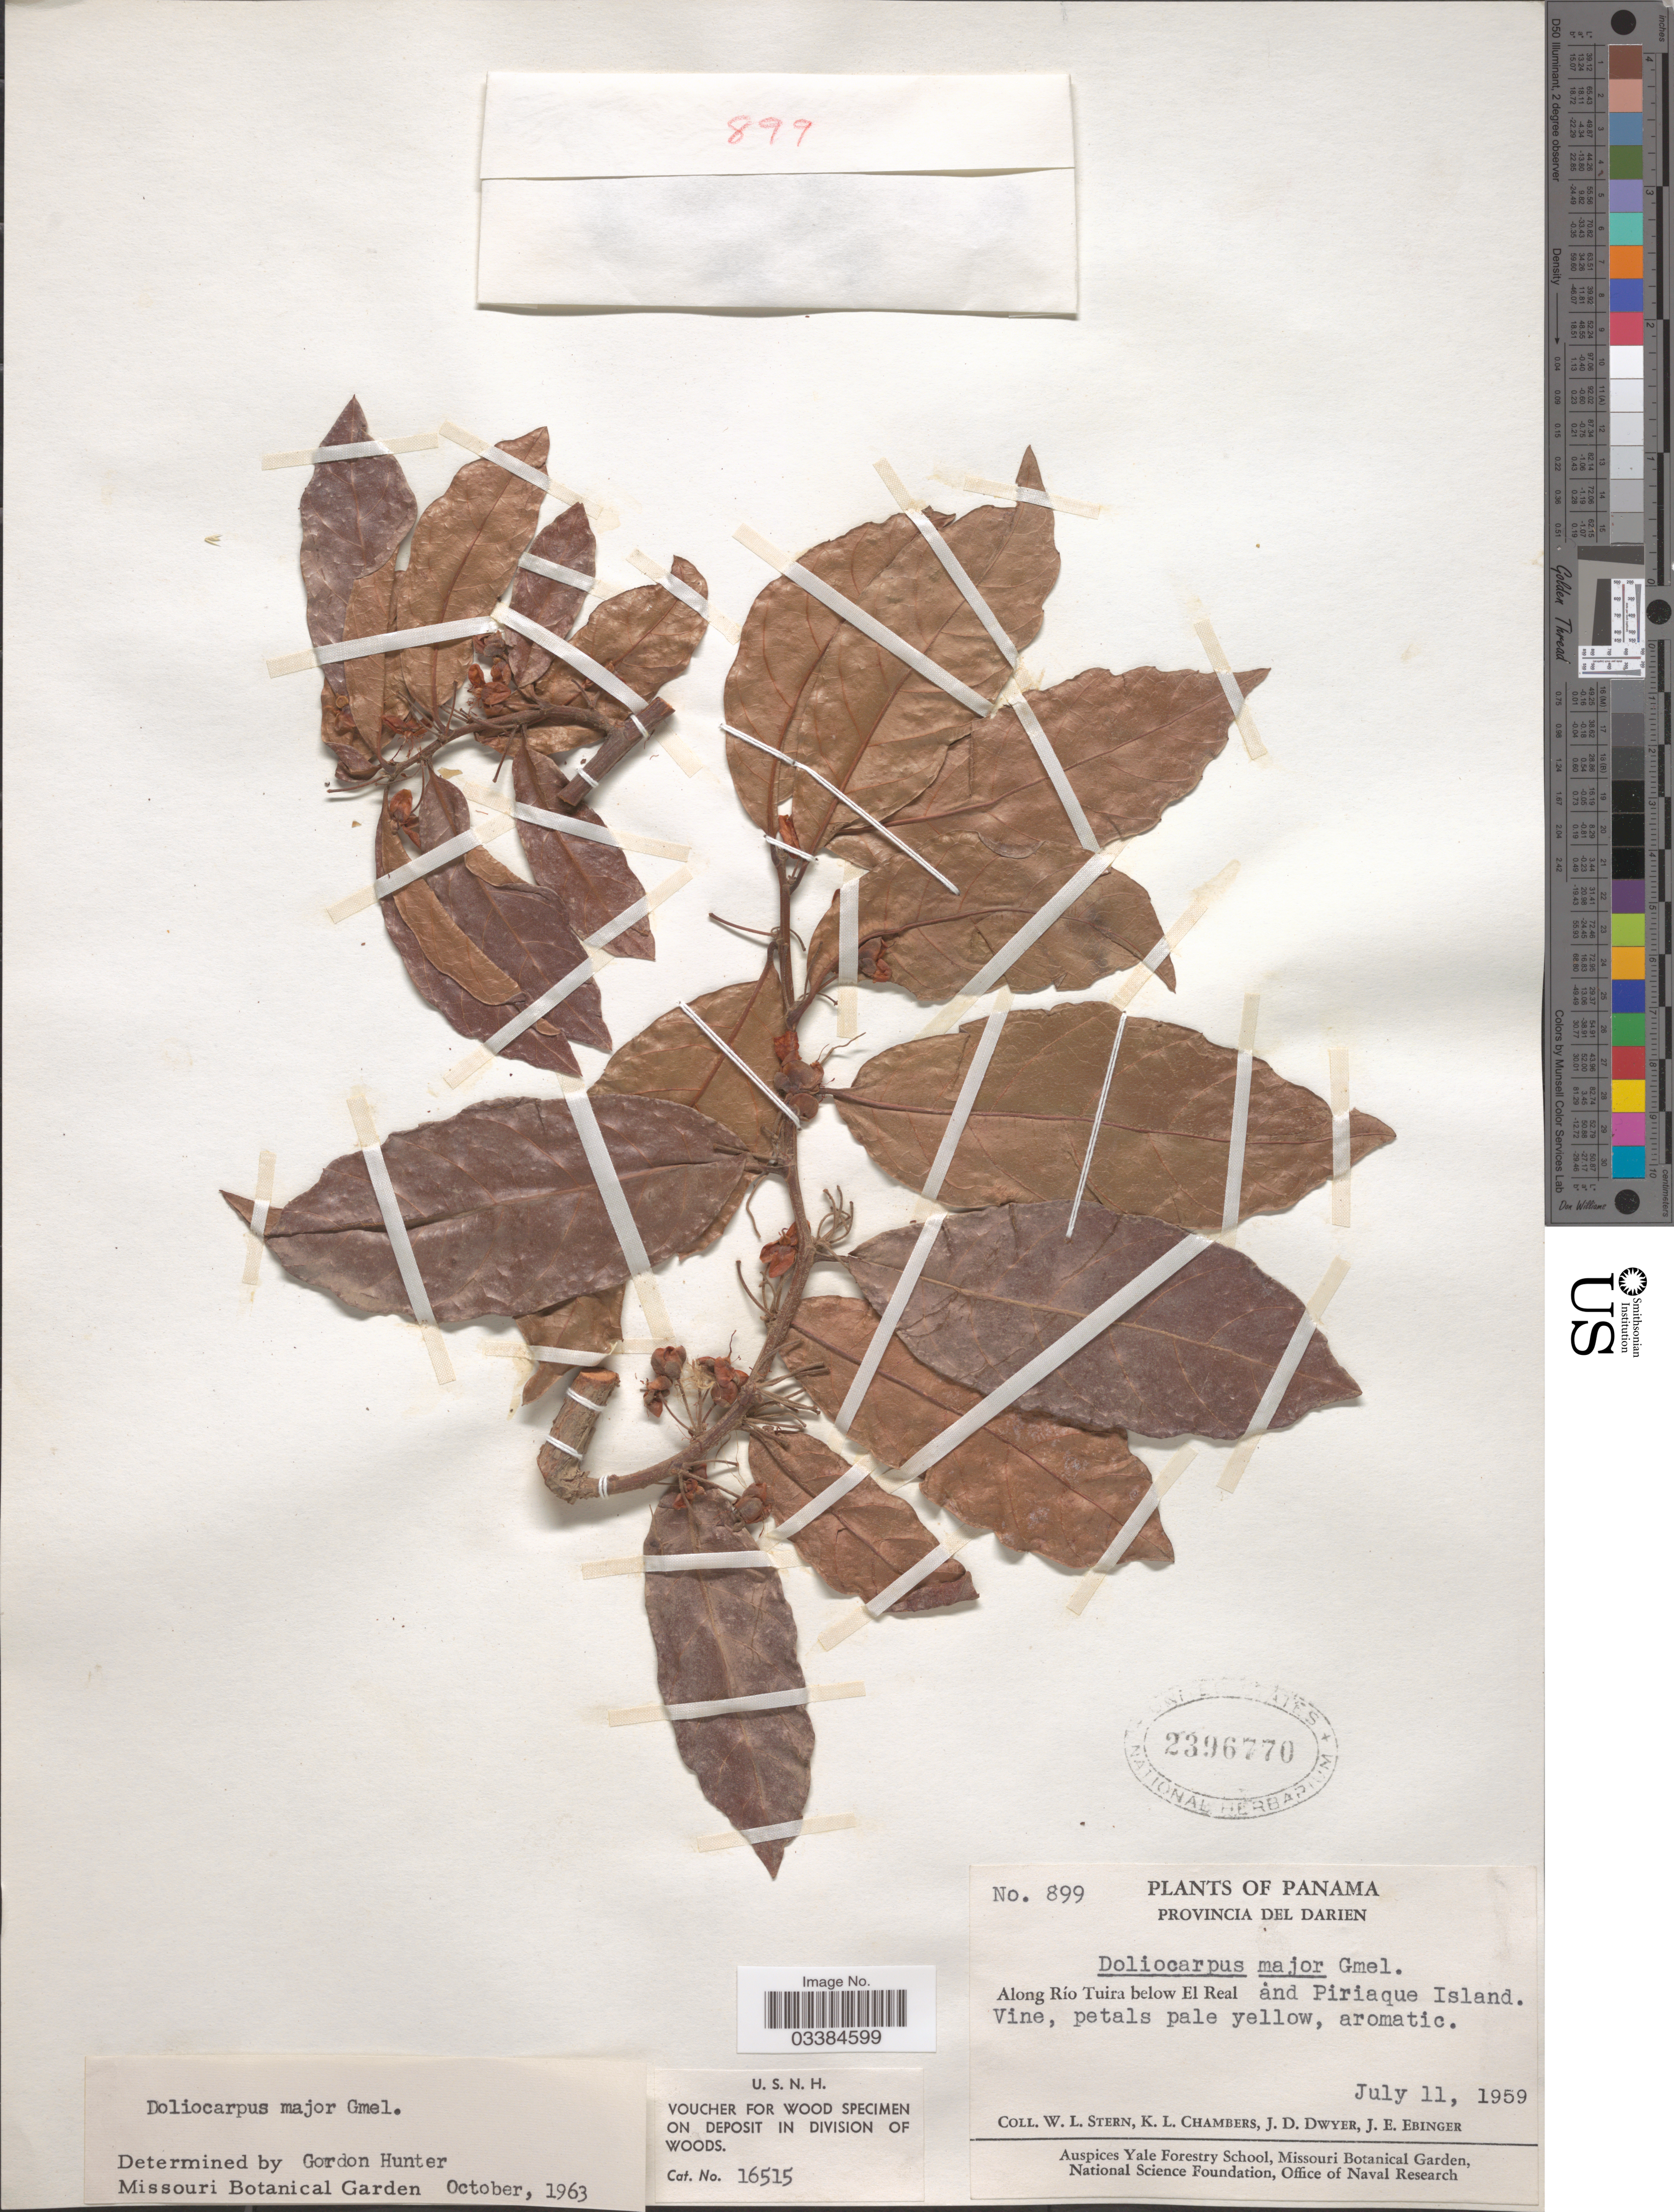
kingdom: Plantae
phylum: Tracheophyta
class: Magnoliopsida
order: Dilleniales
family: Dilleniaceae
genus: Doliocarpus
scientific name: Doliocarpus major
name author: J.F. Gmel.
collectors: W. L. Stern, K. Chambers, J. D. Dwyer & J. Ebinger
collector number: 899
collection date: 1959-07-11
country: Panama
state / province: Darién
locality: Along Río Tuira below El Real and Piriaque Island.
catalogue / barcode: US 2396770